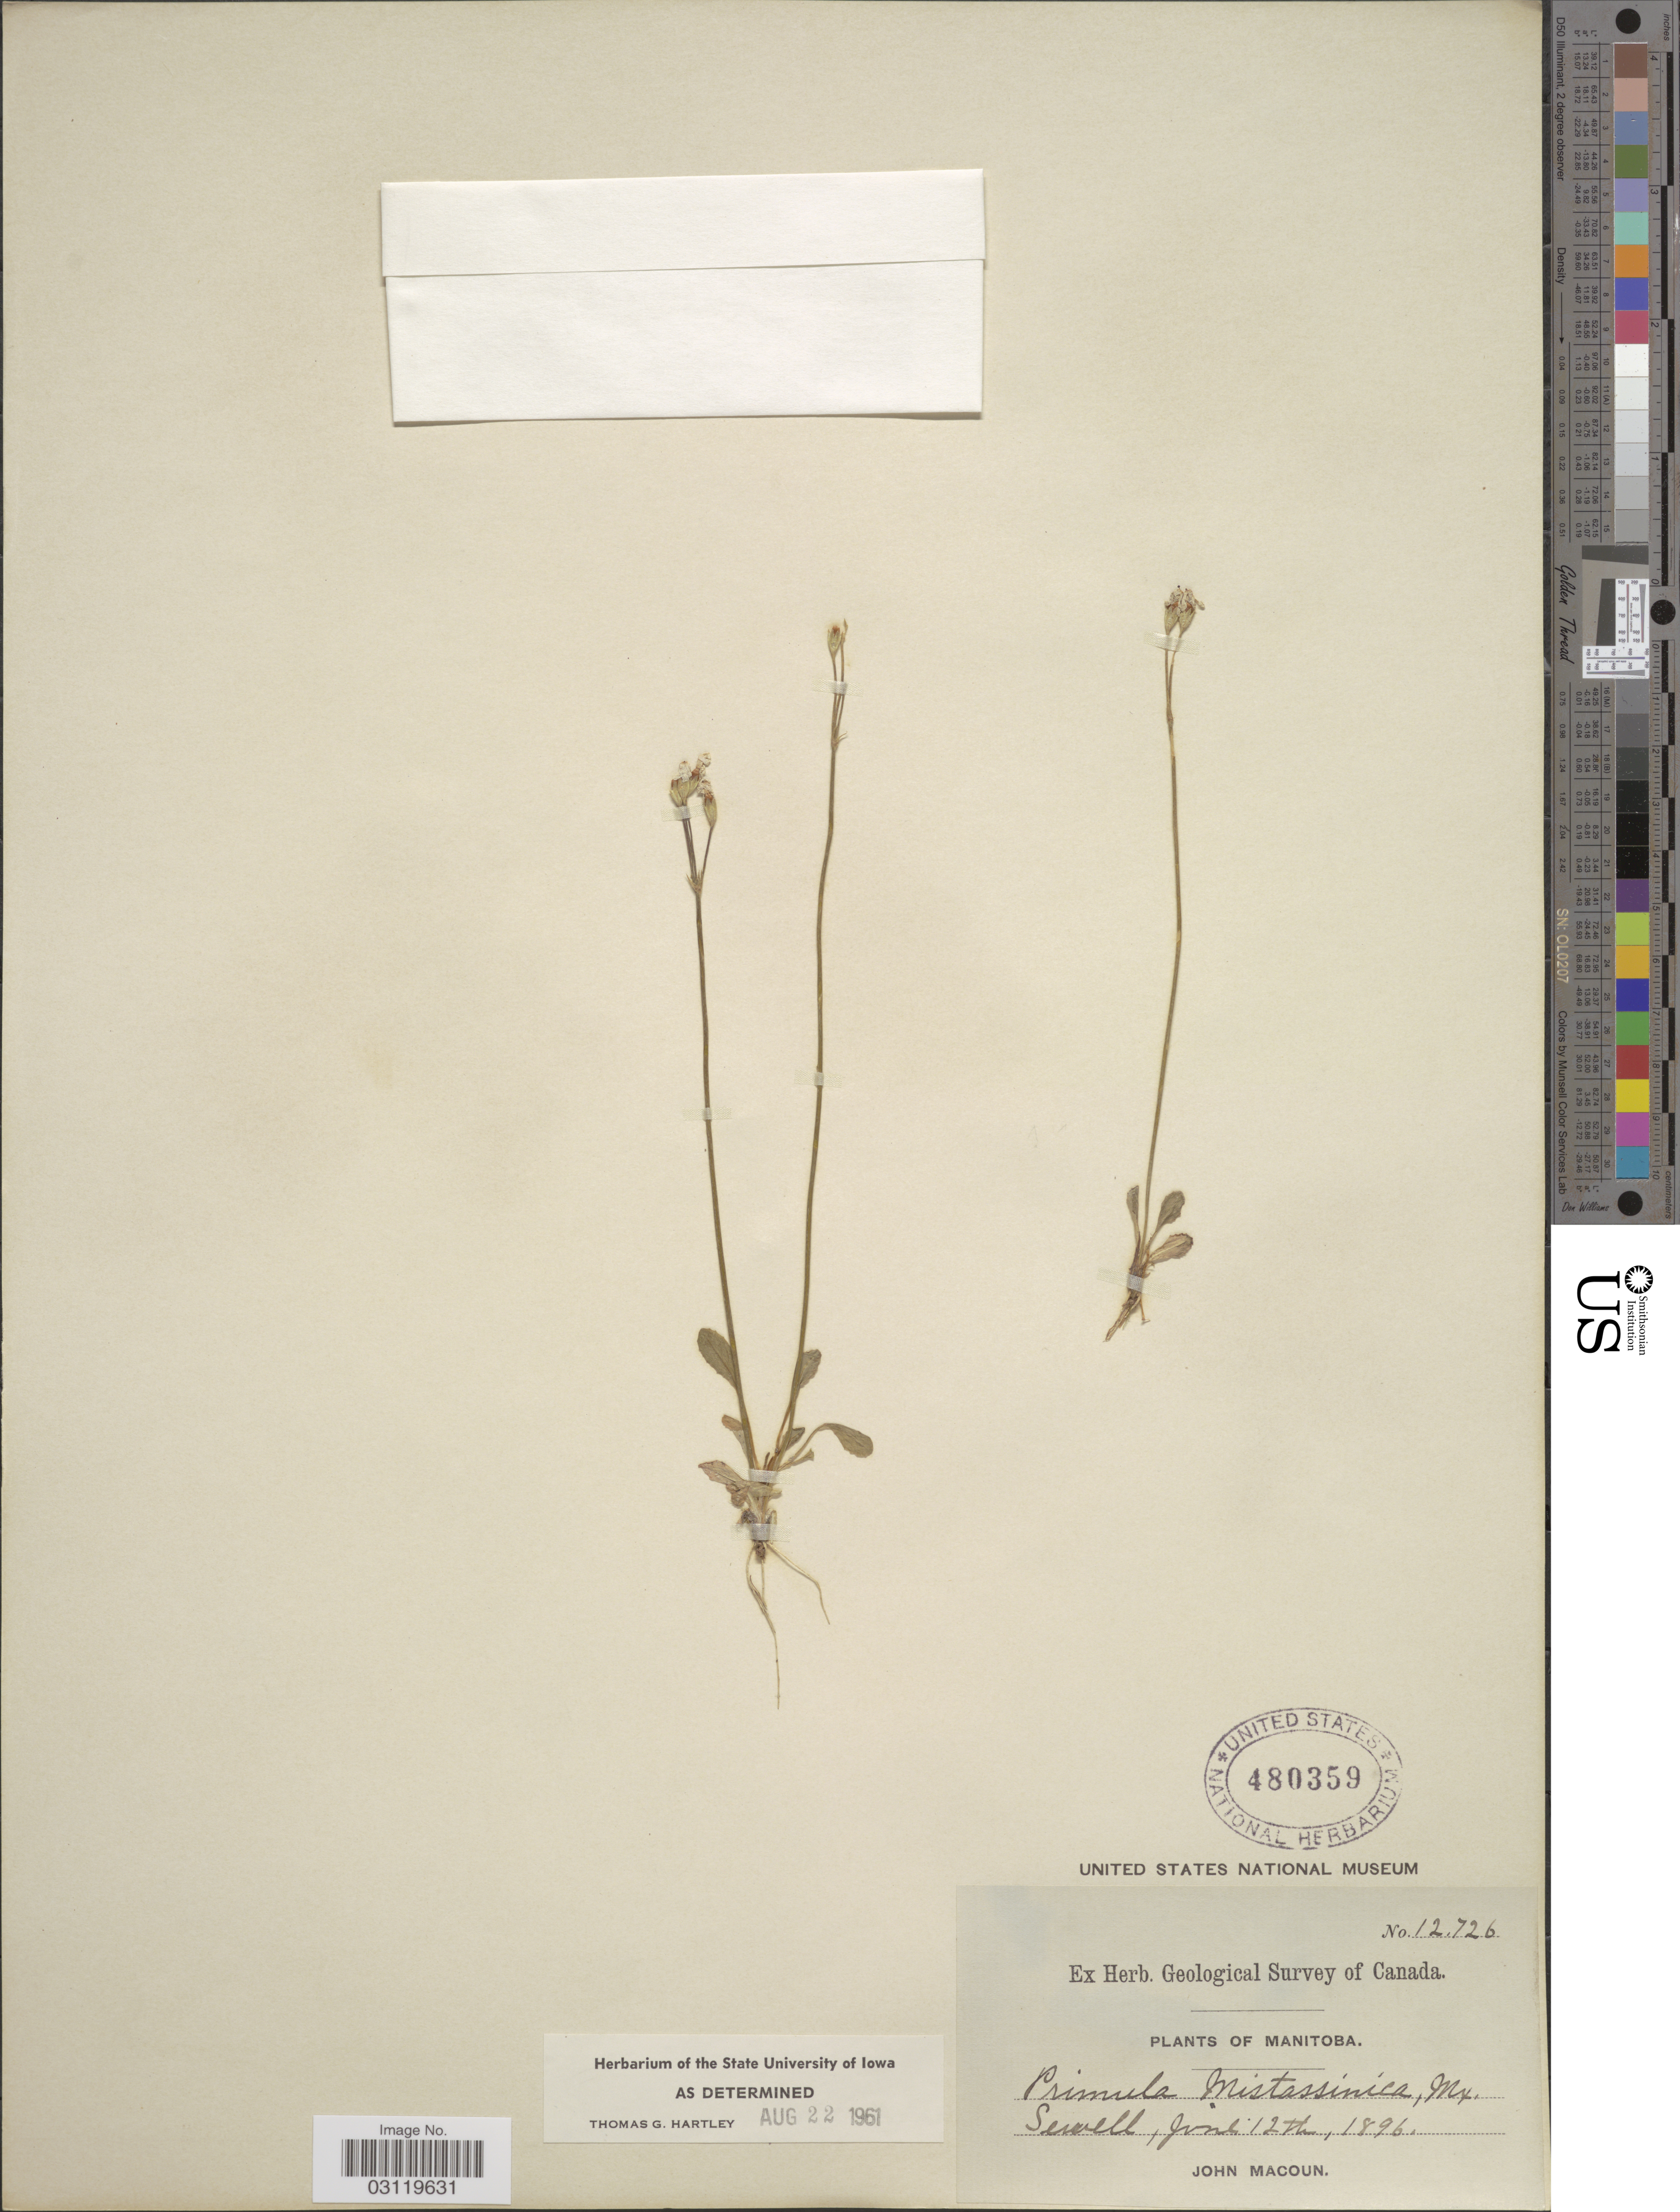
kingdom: Plantae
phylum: Tracheophyta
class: Magnoliopsida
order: Ericales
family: Primulaceae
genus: Primula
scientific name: Primula mistassinica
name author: Michx.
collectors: J. Macoun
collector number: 12726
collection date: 1896-06-12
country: Canada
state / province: Manitoba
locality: Sewell.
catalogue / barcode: US 480359